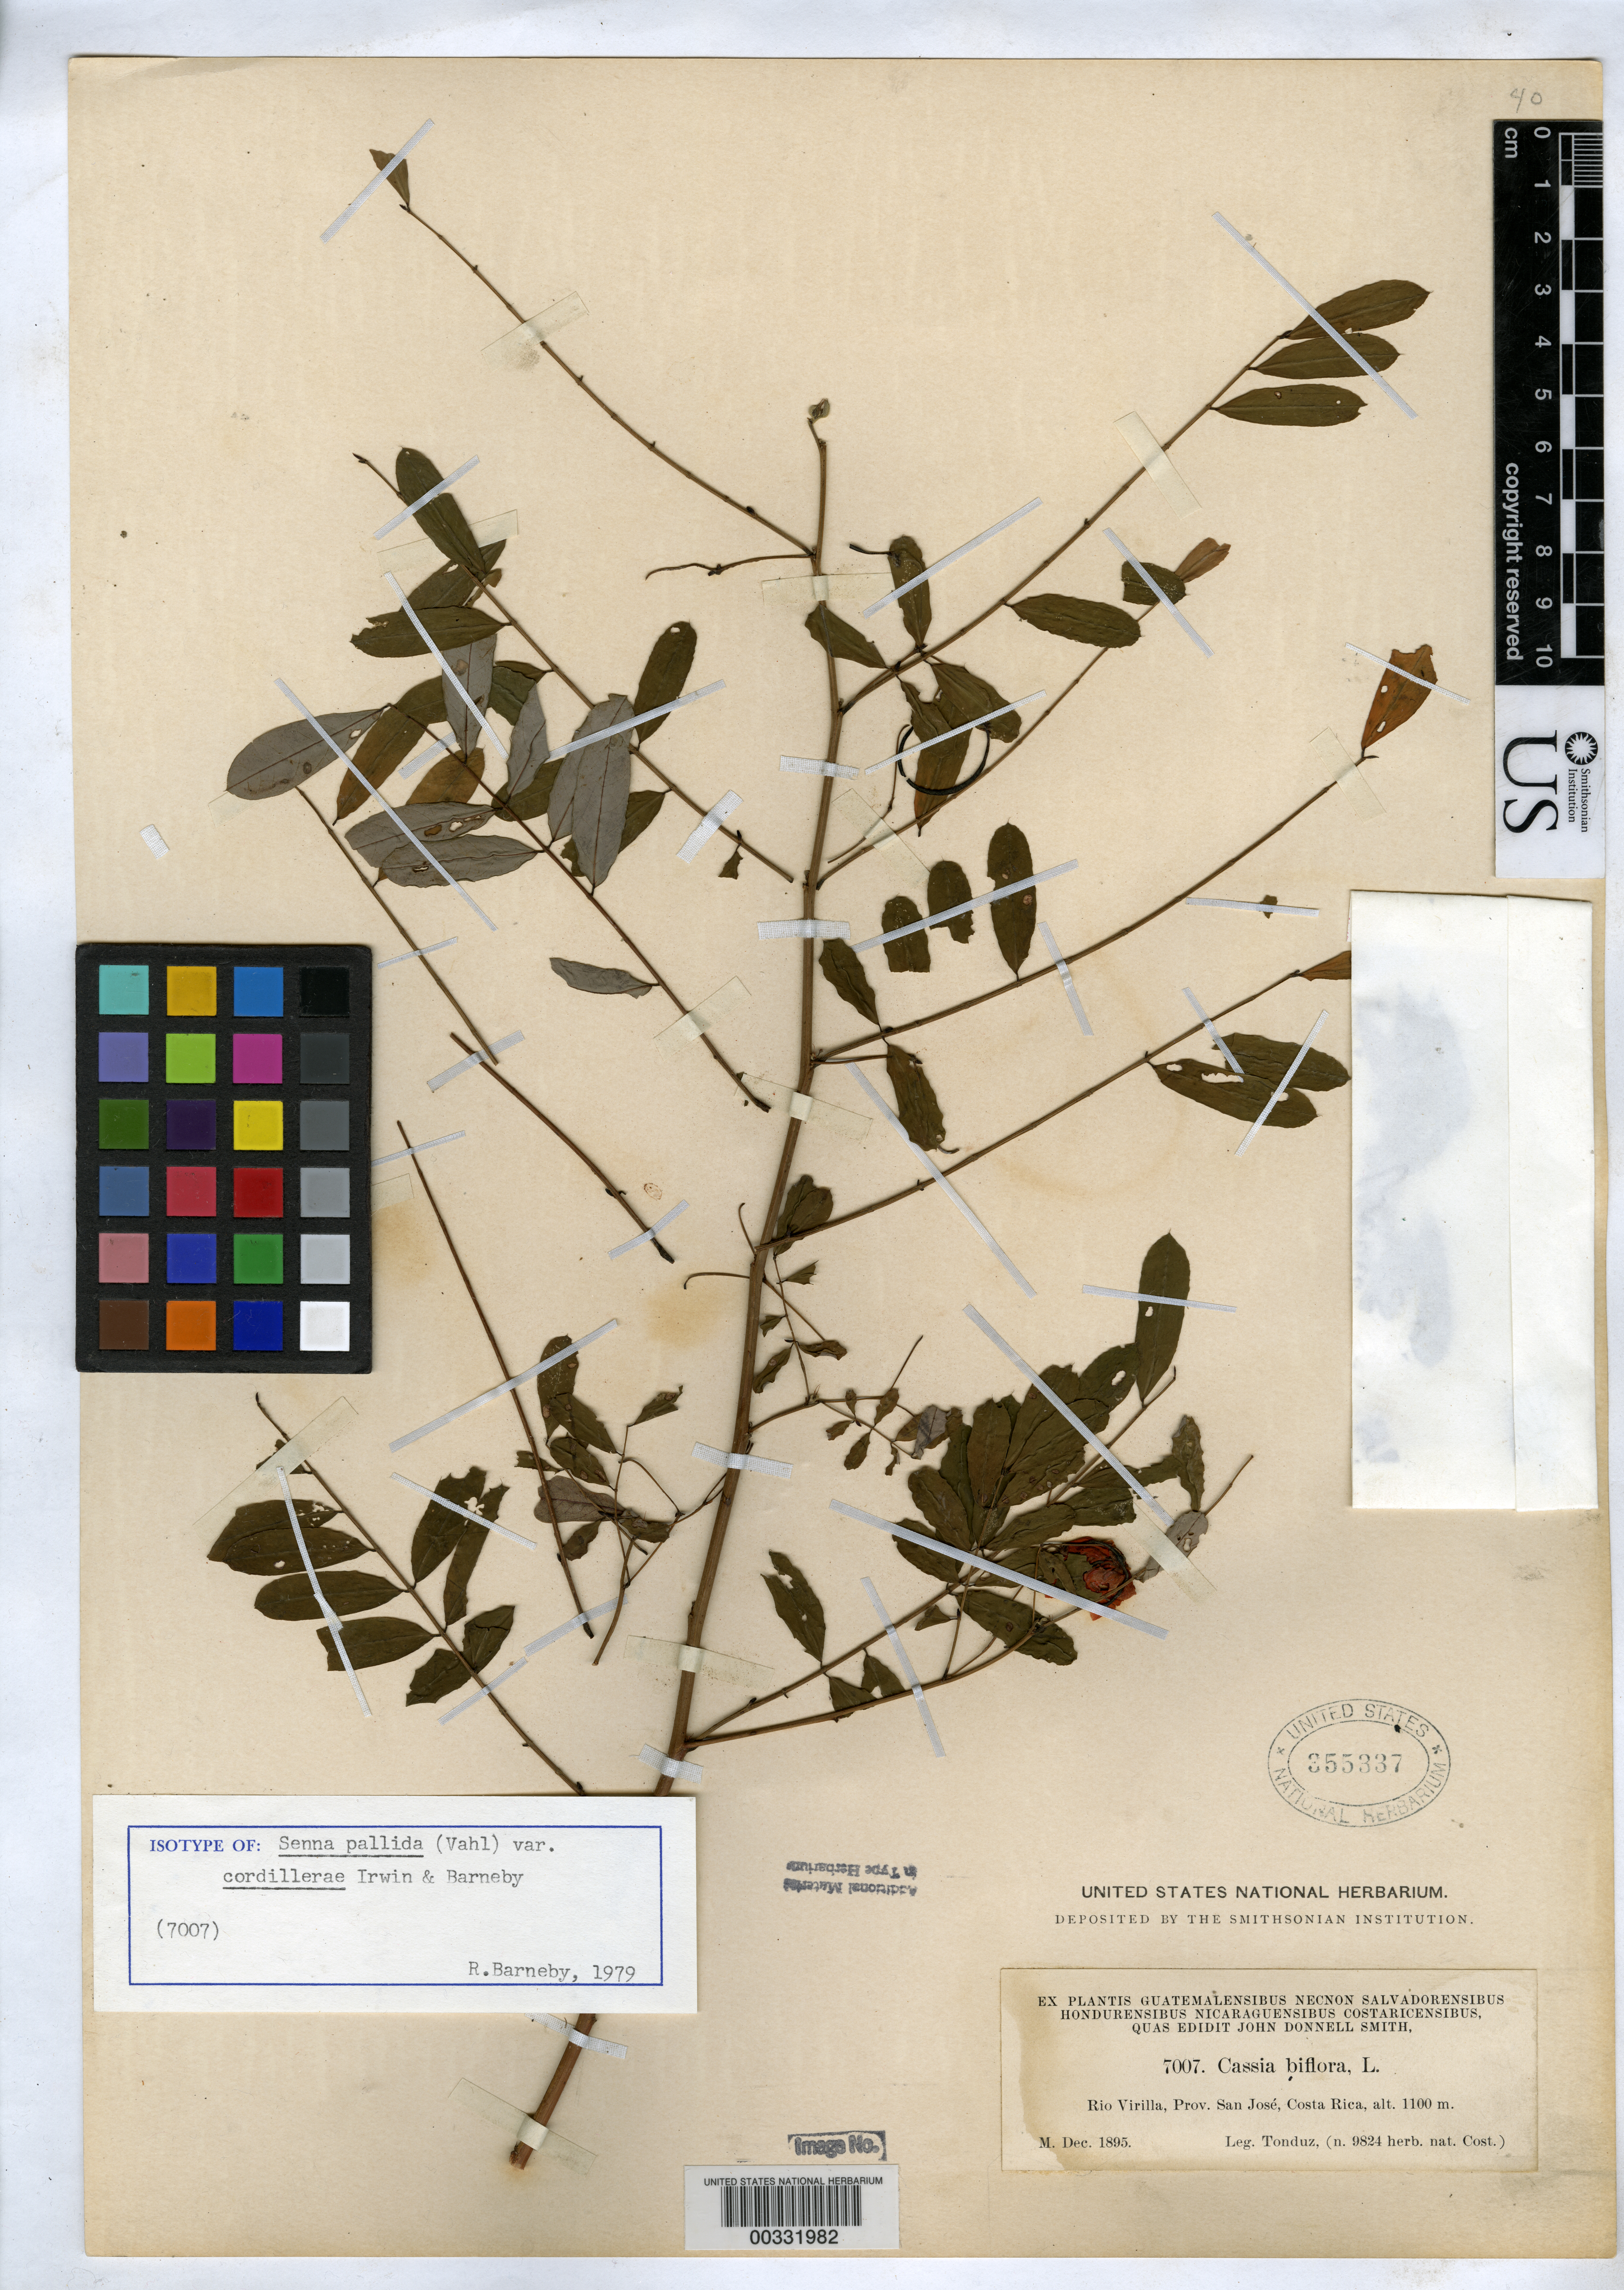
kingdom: Plantae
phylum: Tracheophyta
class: Magnoliopsida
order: Fabales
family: Fabaceae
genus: Senna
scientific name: Senna pallida var. cordillerae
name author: H.S. Irwin & Barneby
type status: Isotype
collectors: A. Tonduz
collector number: J.D.S. 7007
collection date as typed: Dec 1895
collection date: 1895-12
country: Costa Rica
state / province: San José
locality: Rio Virilla.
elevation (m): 1100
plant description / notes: Tonduz 9824 = Tonduz [Donn. Sm.] 7007.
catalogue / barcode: US 355337